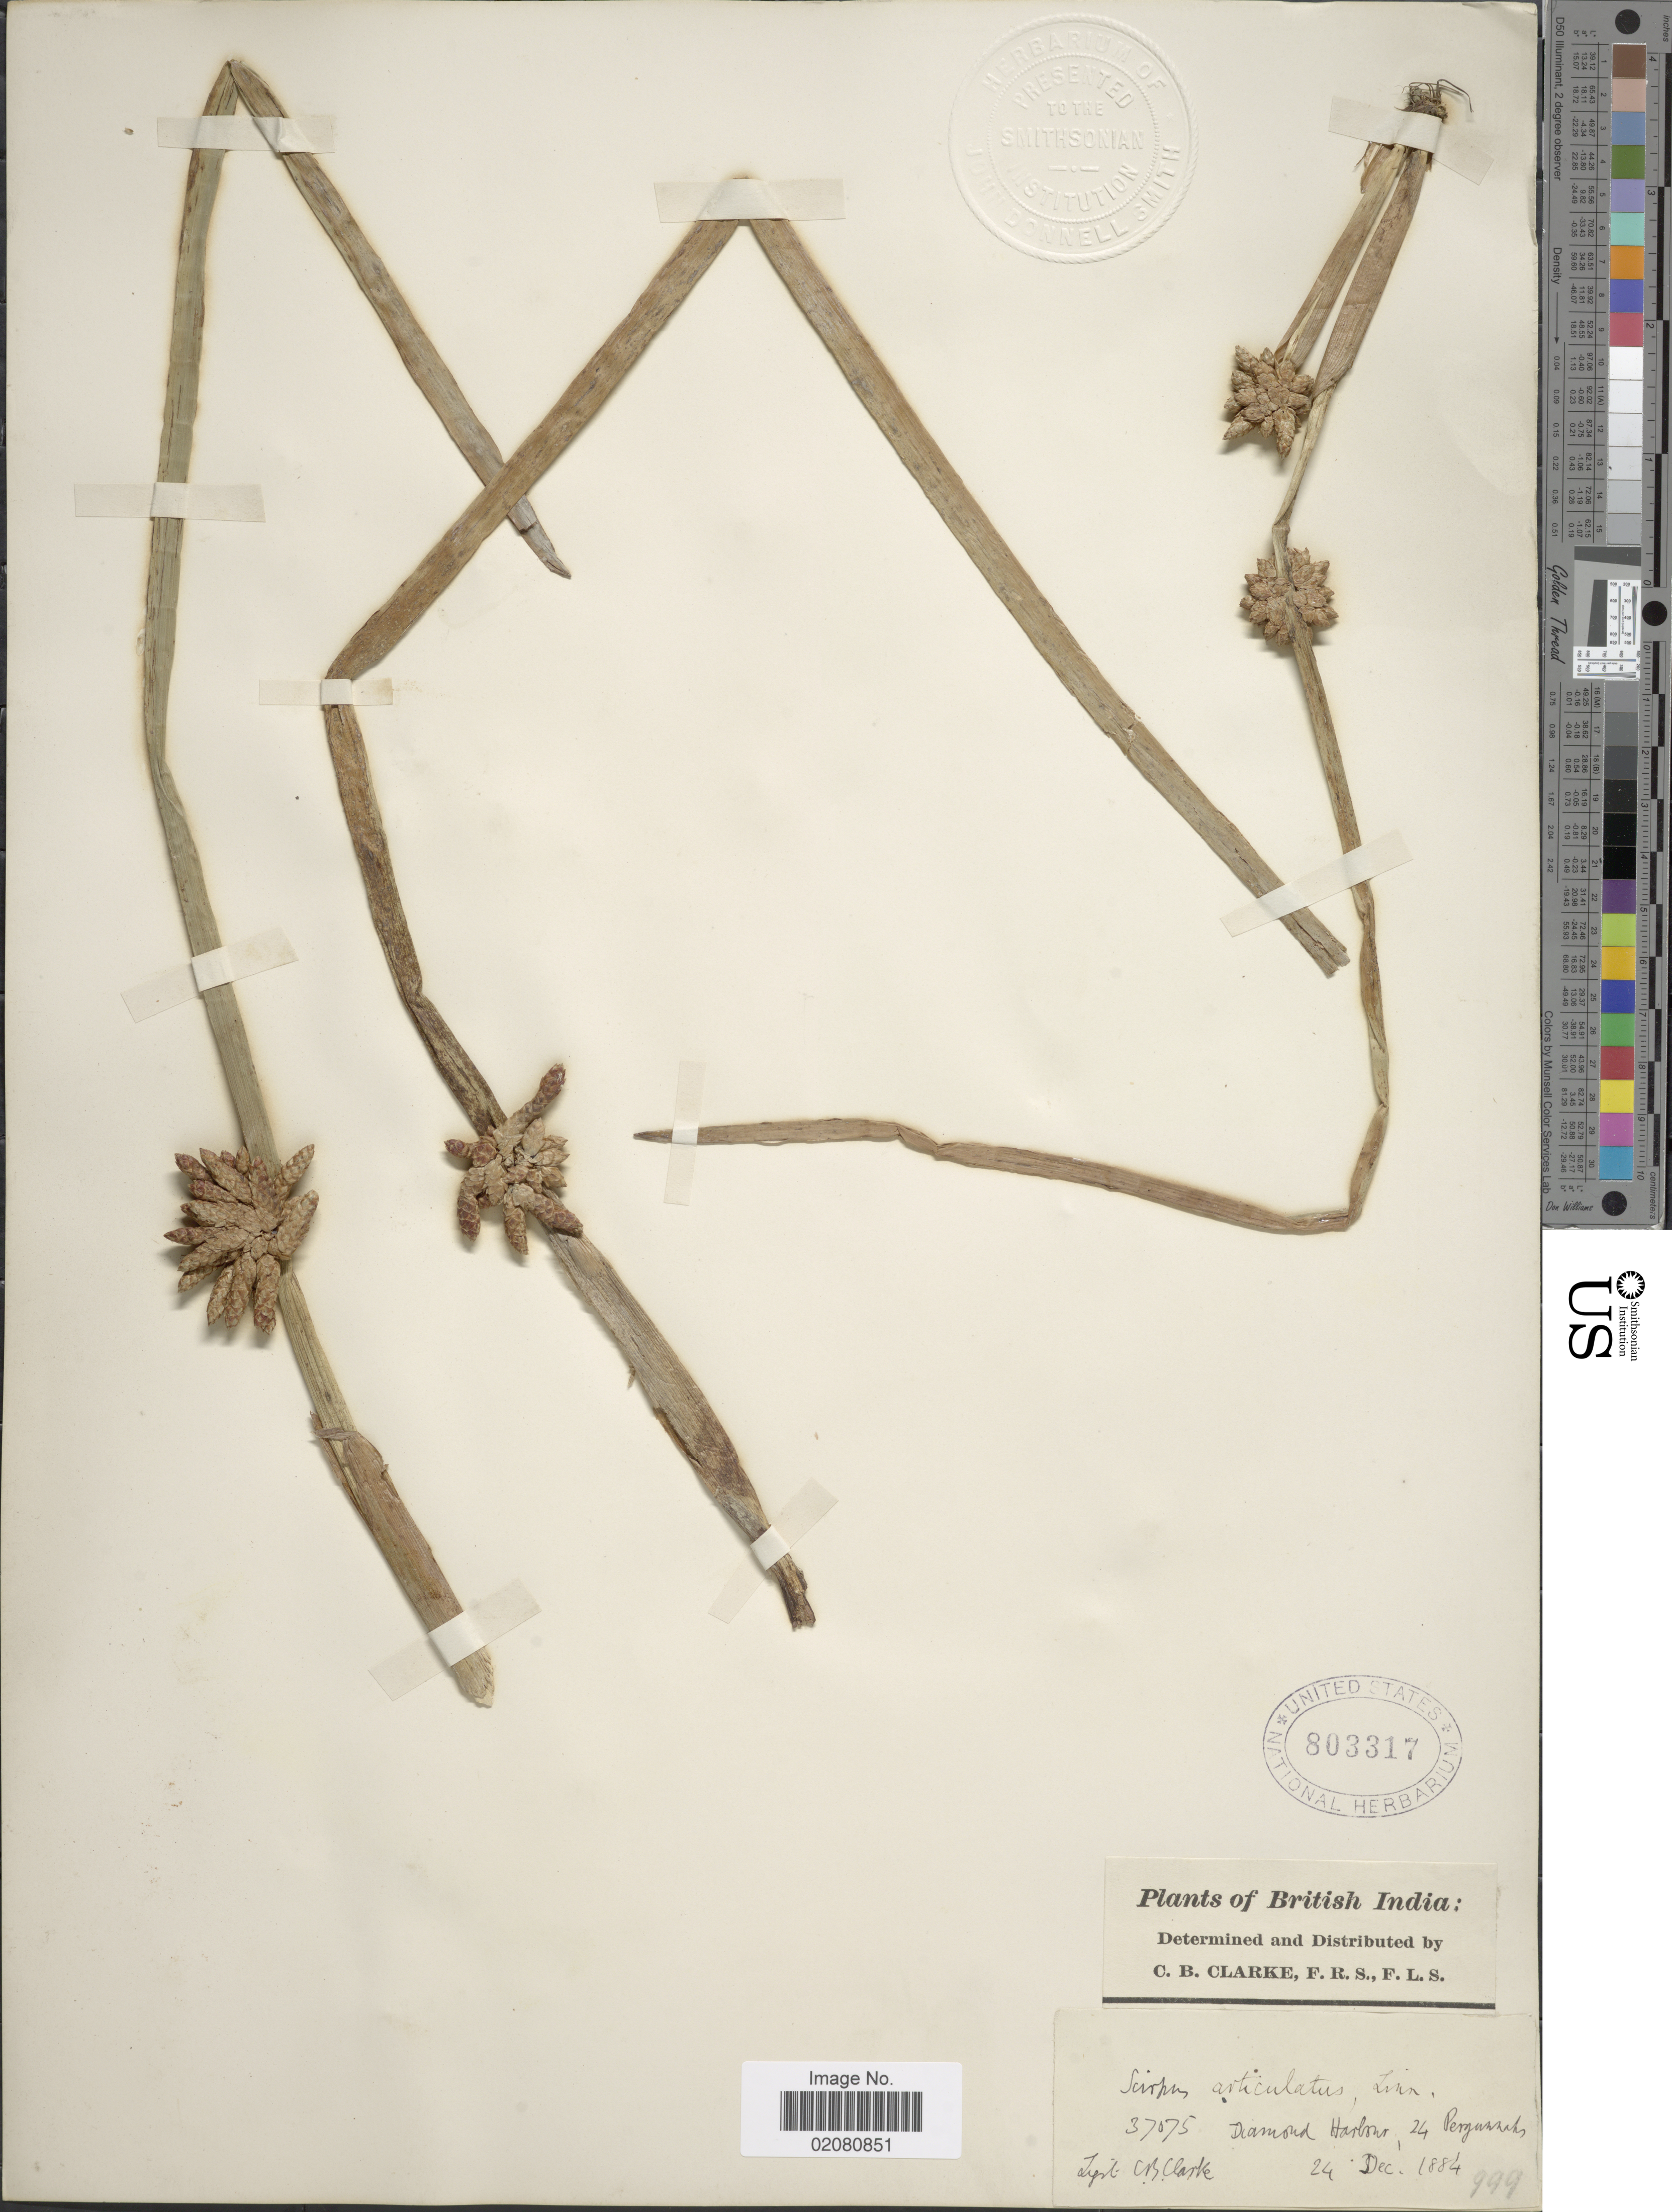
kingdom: Plantae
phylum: Tracheophyta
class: Liliopsida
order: Poales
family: Cyperaceae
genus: Schoenoplectus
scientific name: Schoenoplectus articulatus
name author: (L.) Palla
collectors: C. B. Clarke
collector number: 37075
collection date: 1884-12-24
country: India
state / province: West Bengal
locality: British India. Diamond Harbour, 24 [illegible text]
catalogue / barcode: US 803317